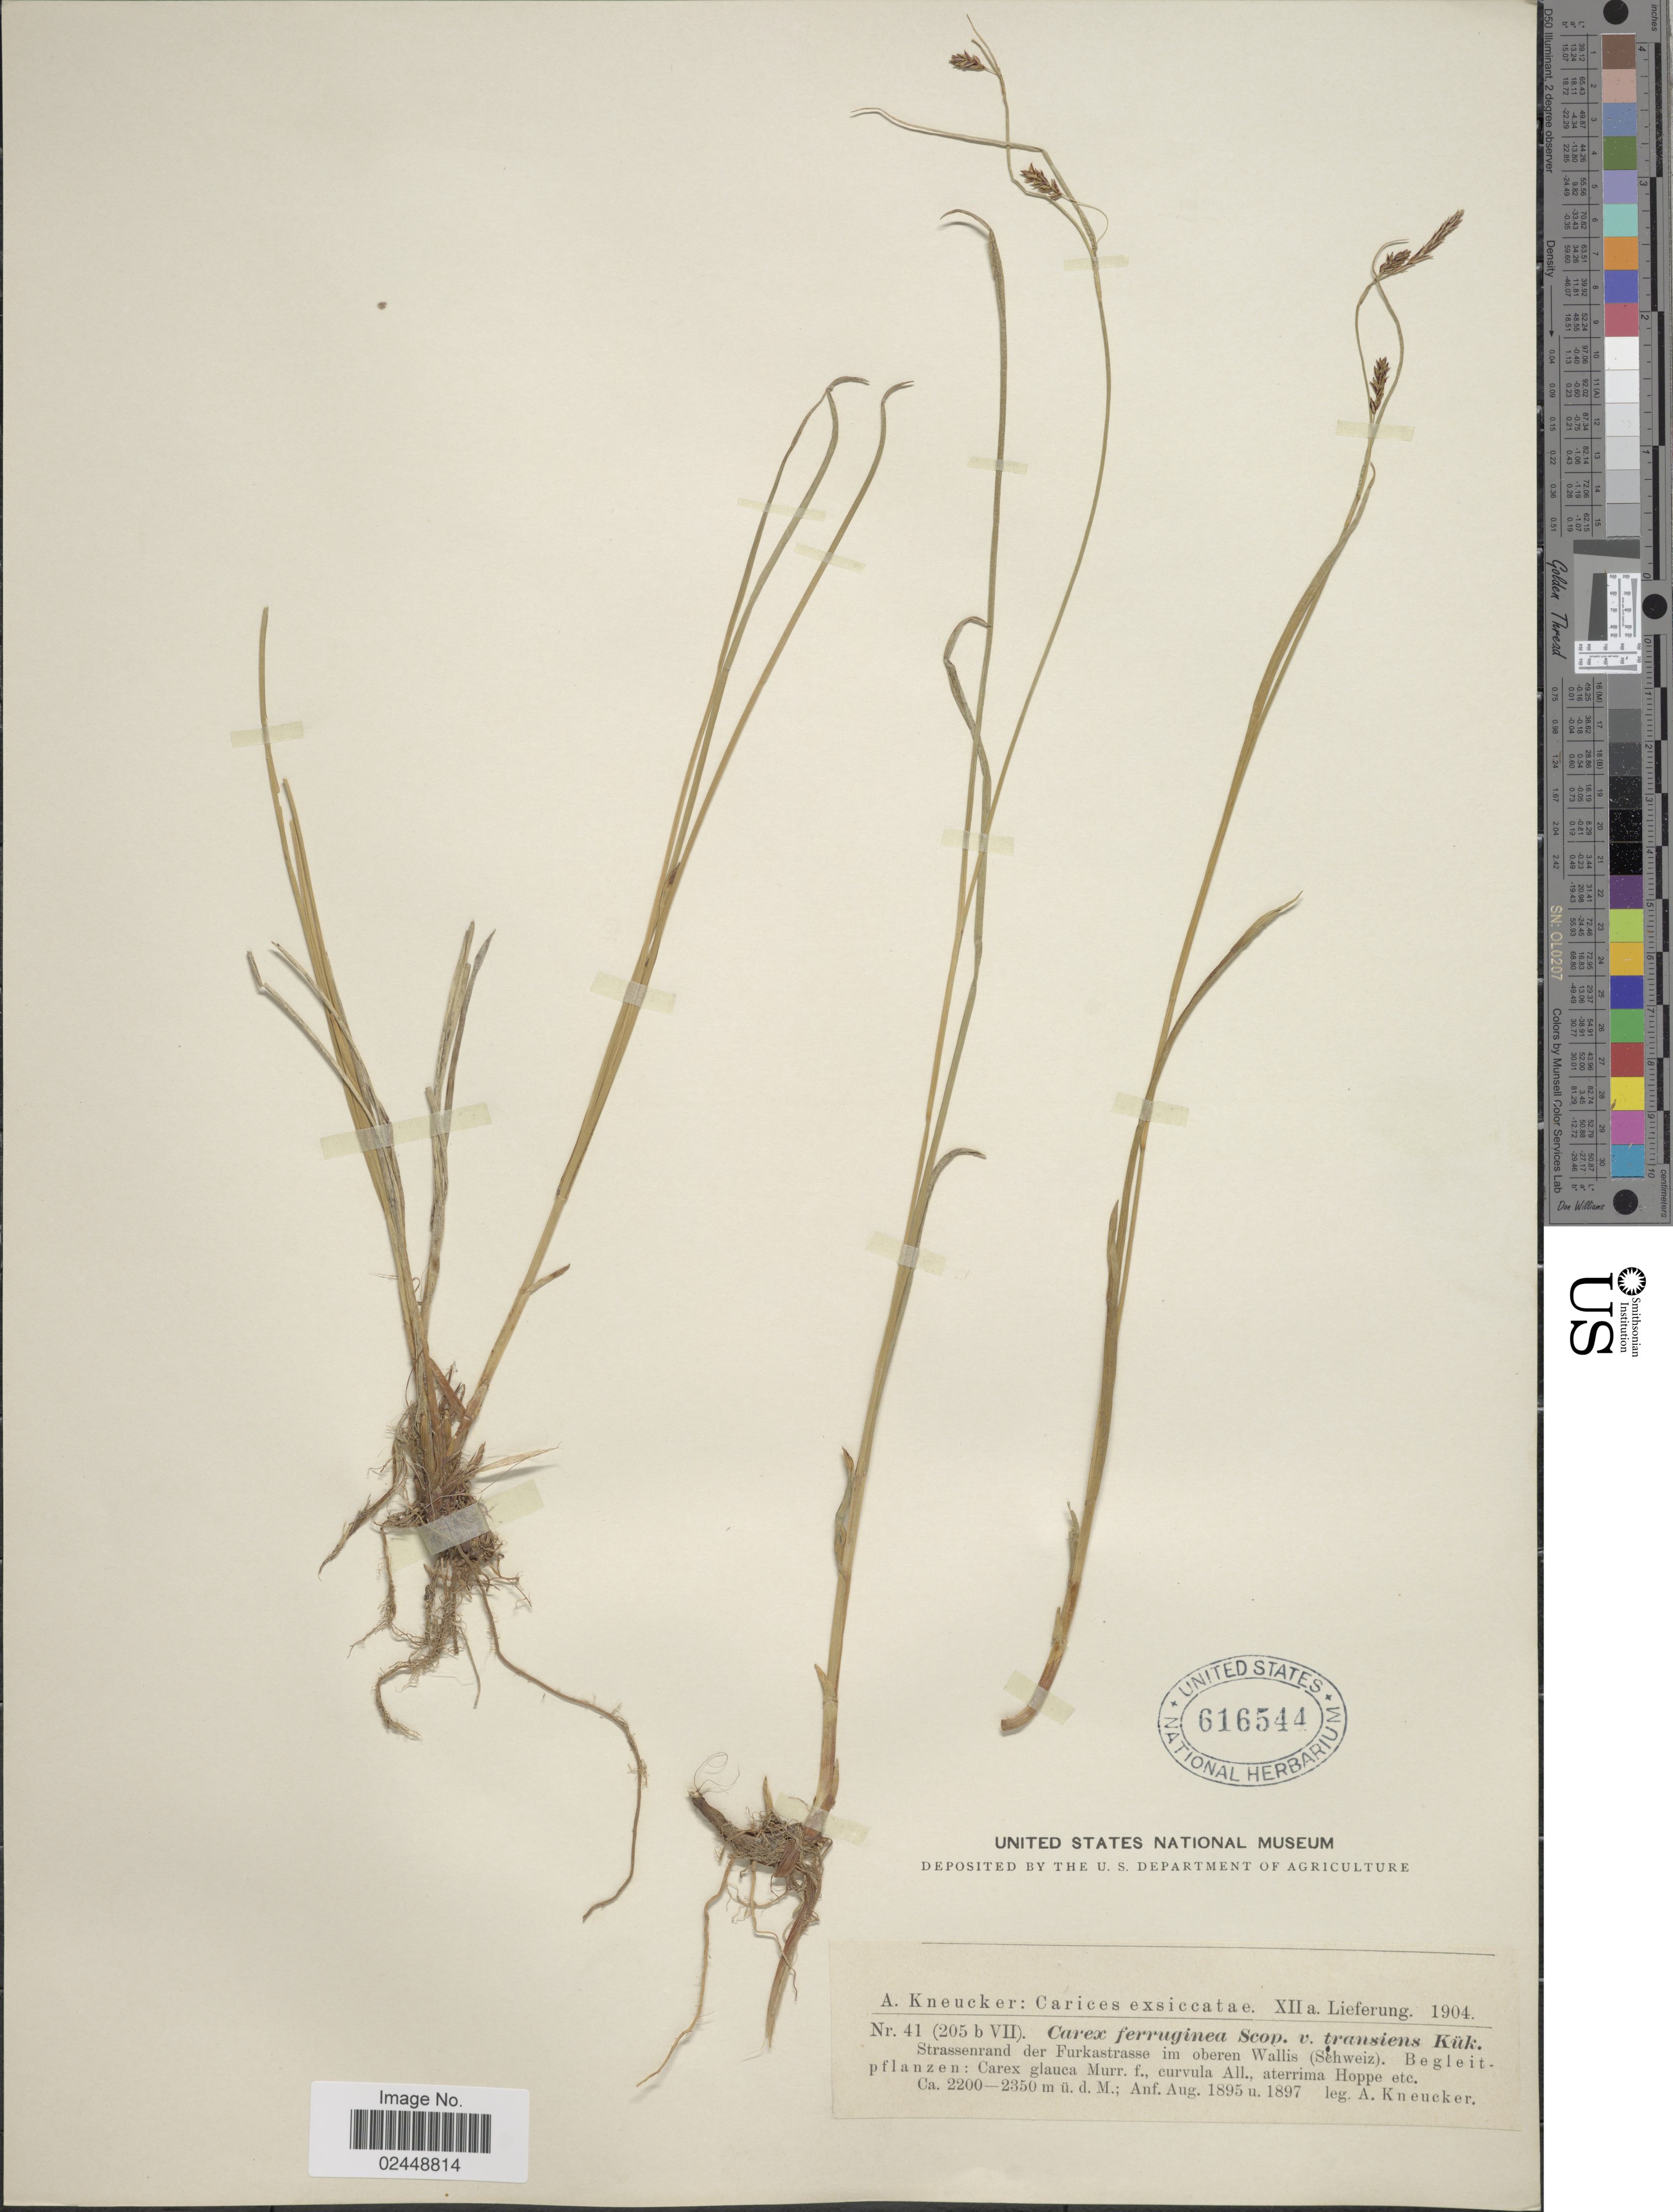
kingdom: Plantae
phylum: Tracheophyta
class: Liliopsida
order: Poales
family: Cyperaceae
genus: Carex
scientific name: Carex ferruginea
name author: Scop.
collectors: A. Kneucker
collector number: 41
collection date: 1895-08/1897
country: Switzerland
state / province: Valais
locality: Strassenrand der Furkastrasse im oberen Wallis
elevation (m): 2200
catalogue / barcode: US 616544